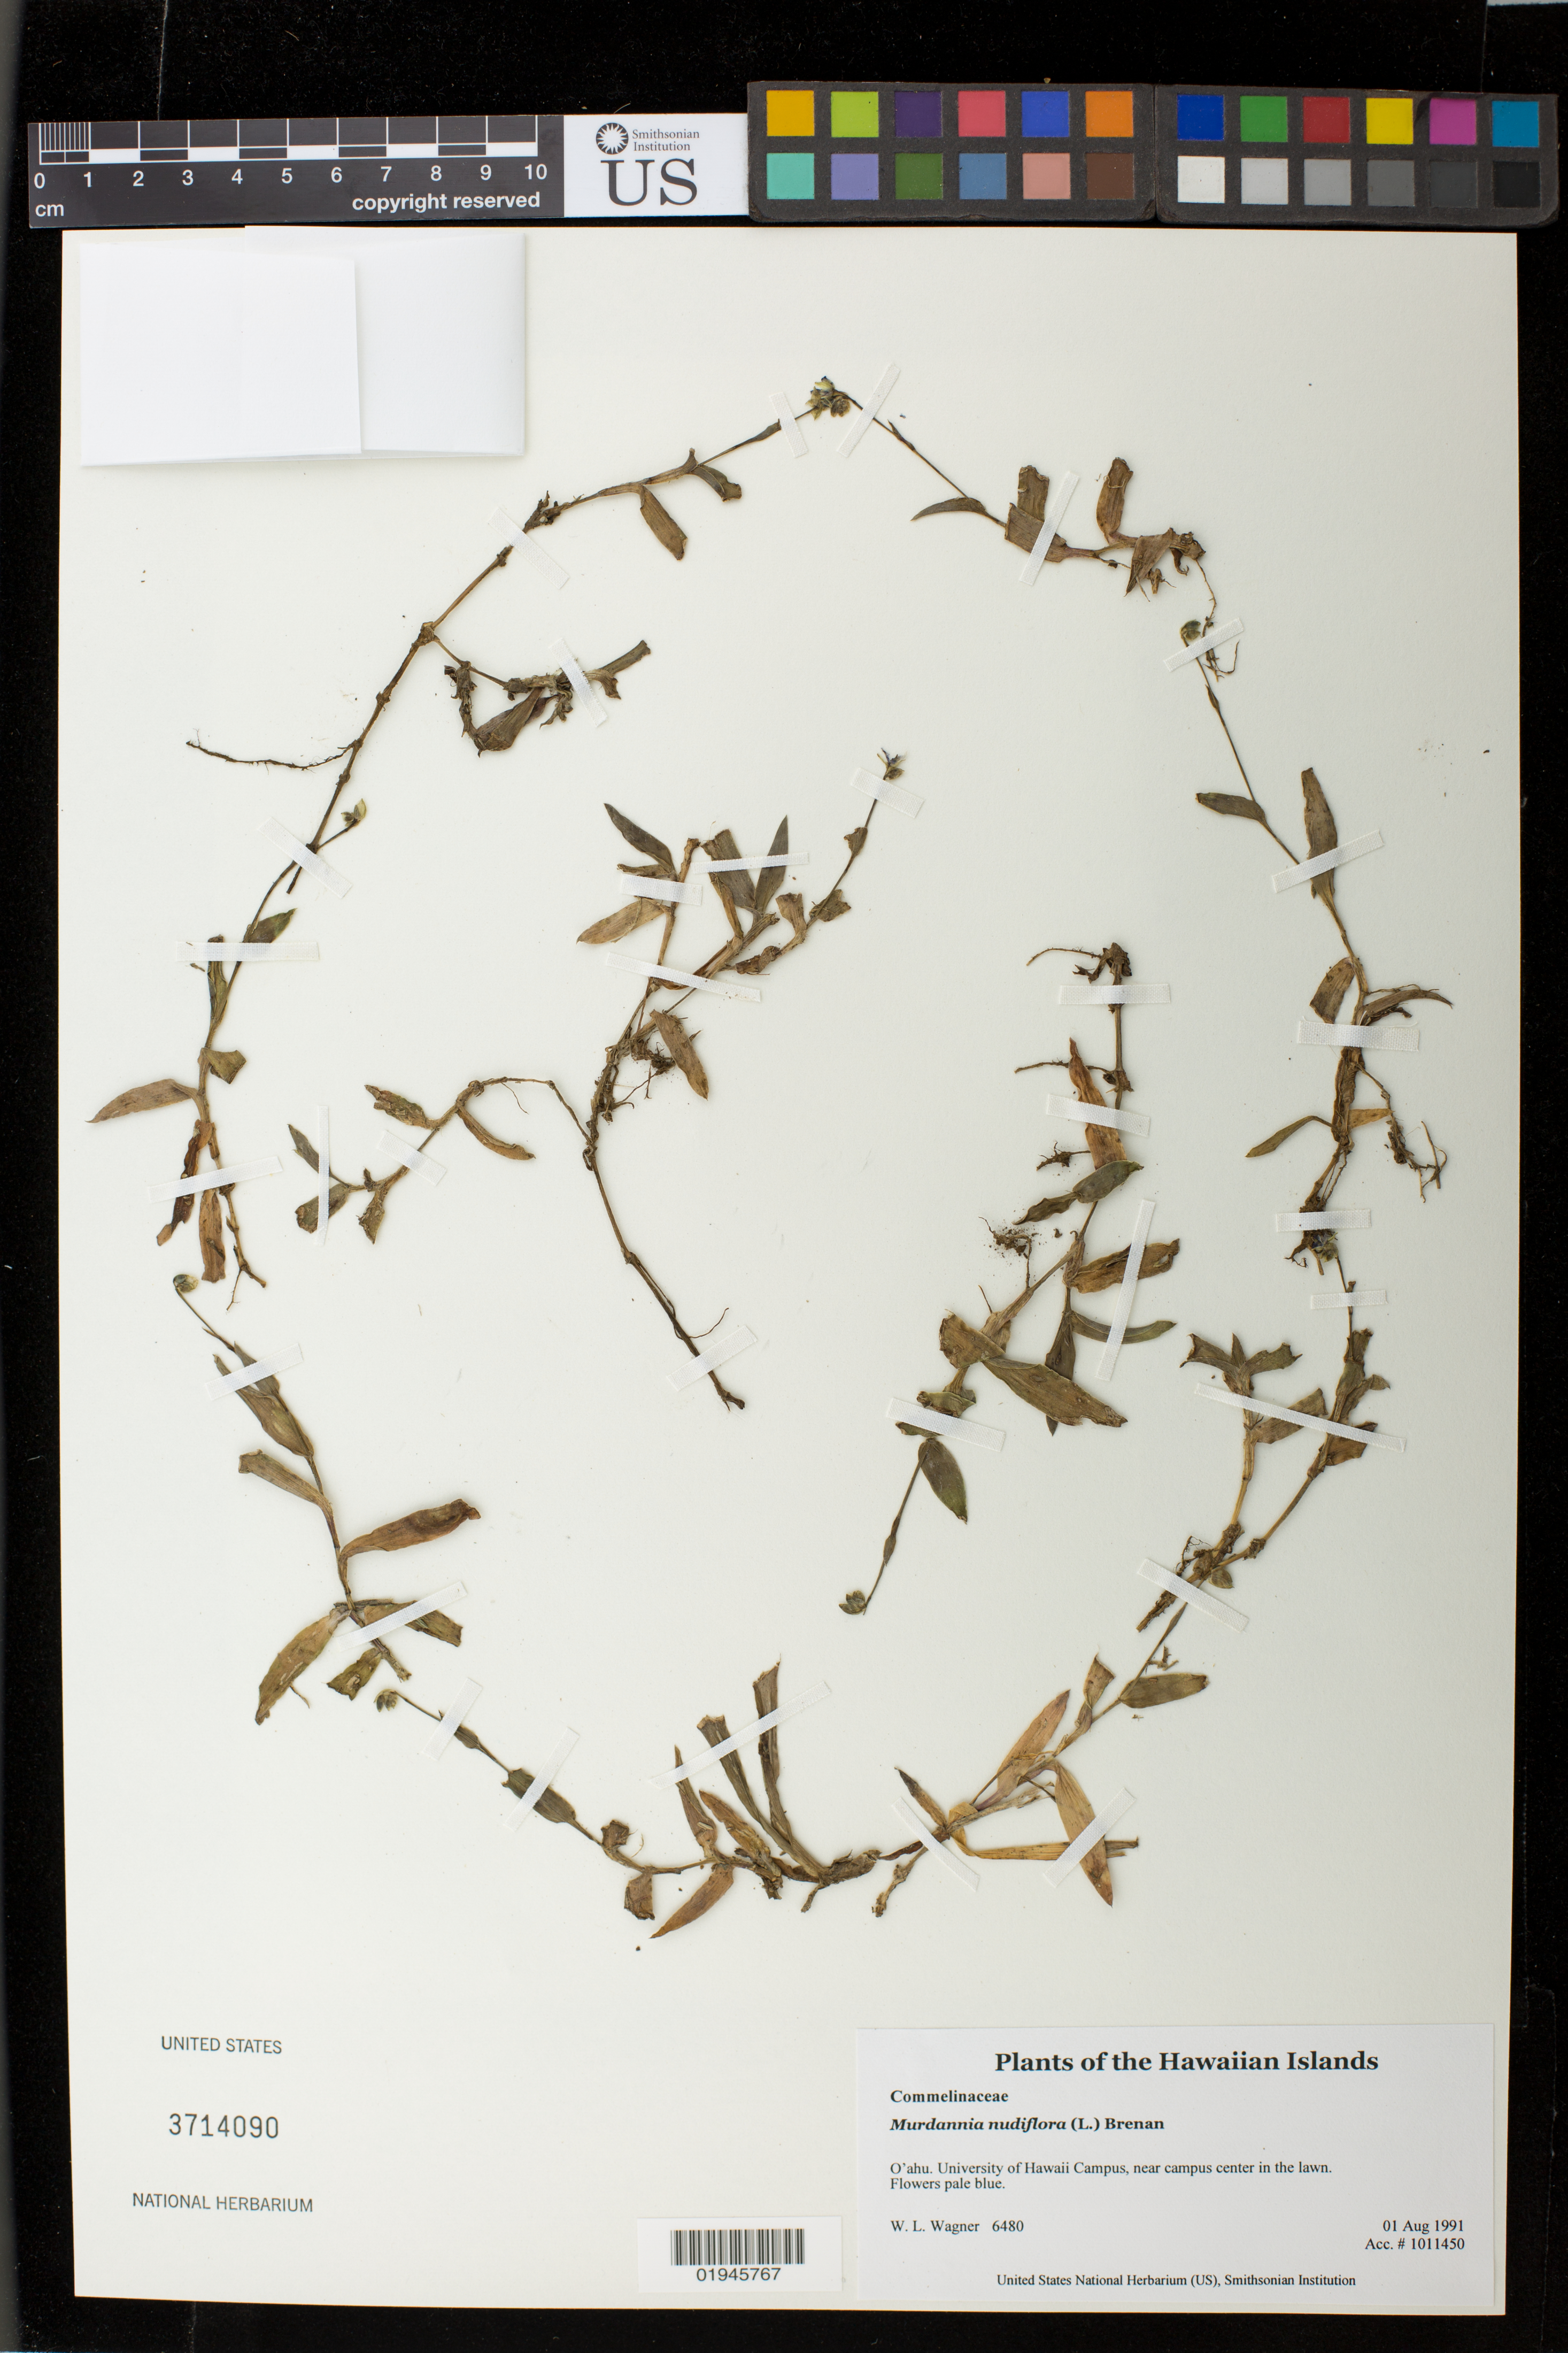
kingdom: Plantae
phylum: Tracheophyta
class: Liliopsida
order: Commelinales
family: Commelinaceae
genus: Murdannia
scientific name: Murdannia nudiflora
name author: (L.) Brenan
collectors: W. L. Wagner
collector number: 6480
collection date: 1991-08-01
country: United States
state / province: Hawaii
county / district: Honolulu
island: Oahu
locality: University of Hawaii Campus, near campus center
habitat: Lawn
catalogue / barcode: US 3714090